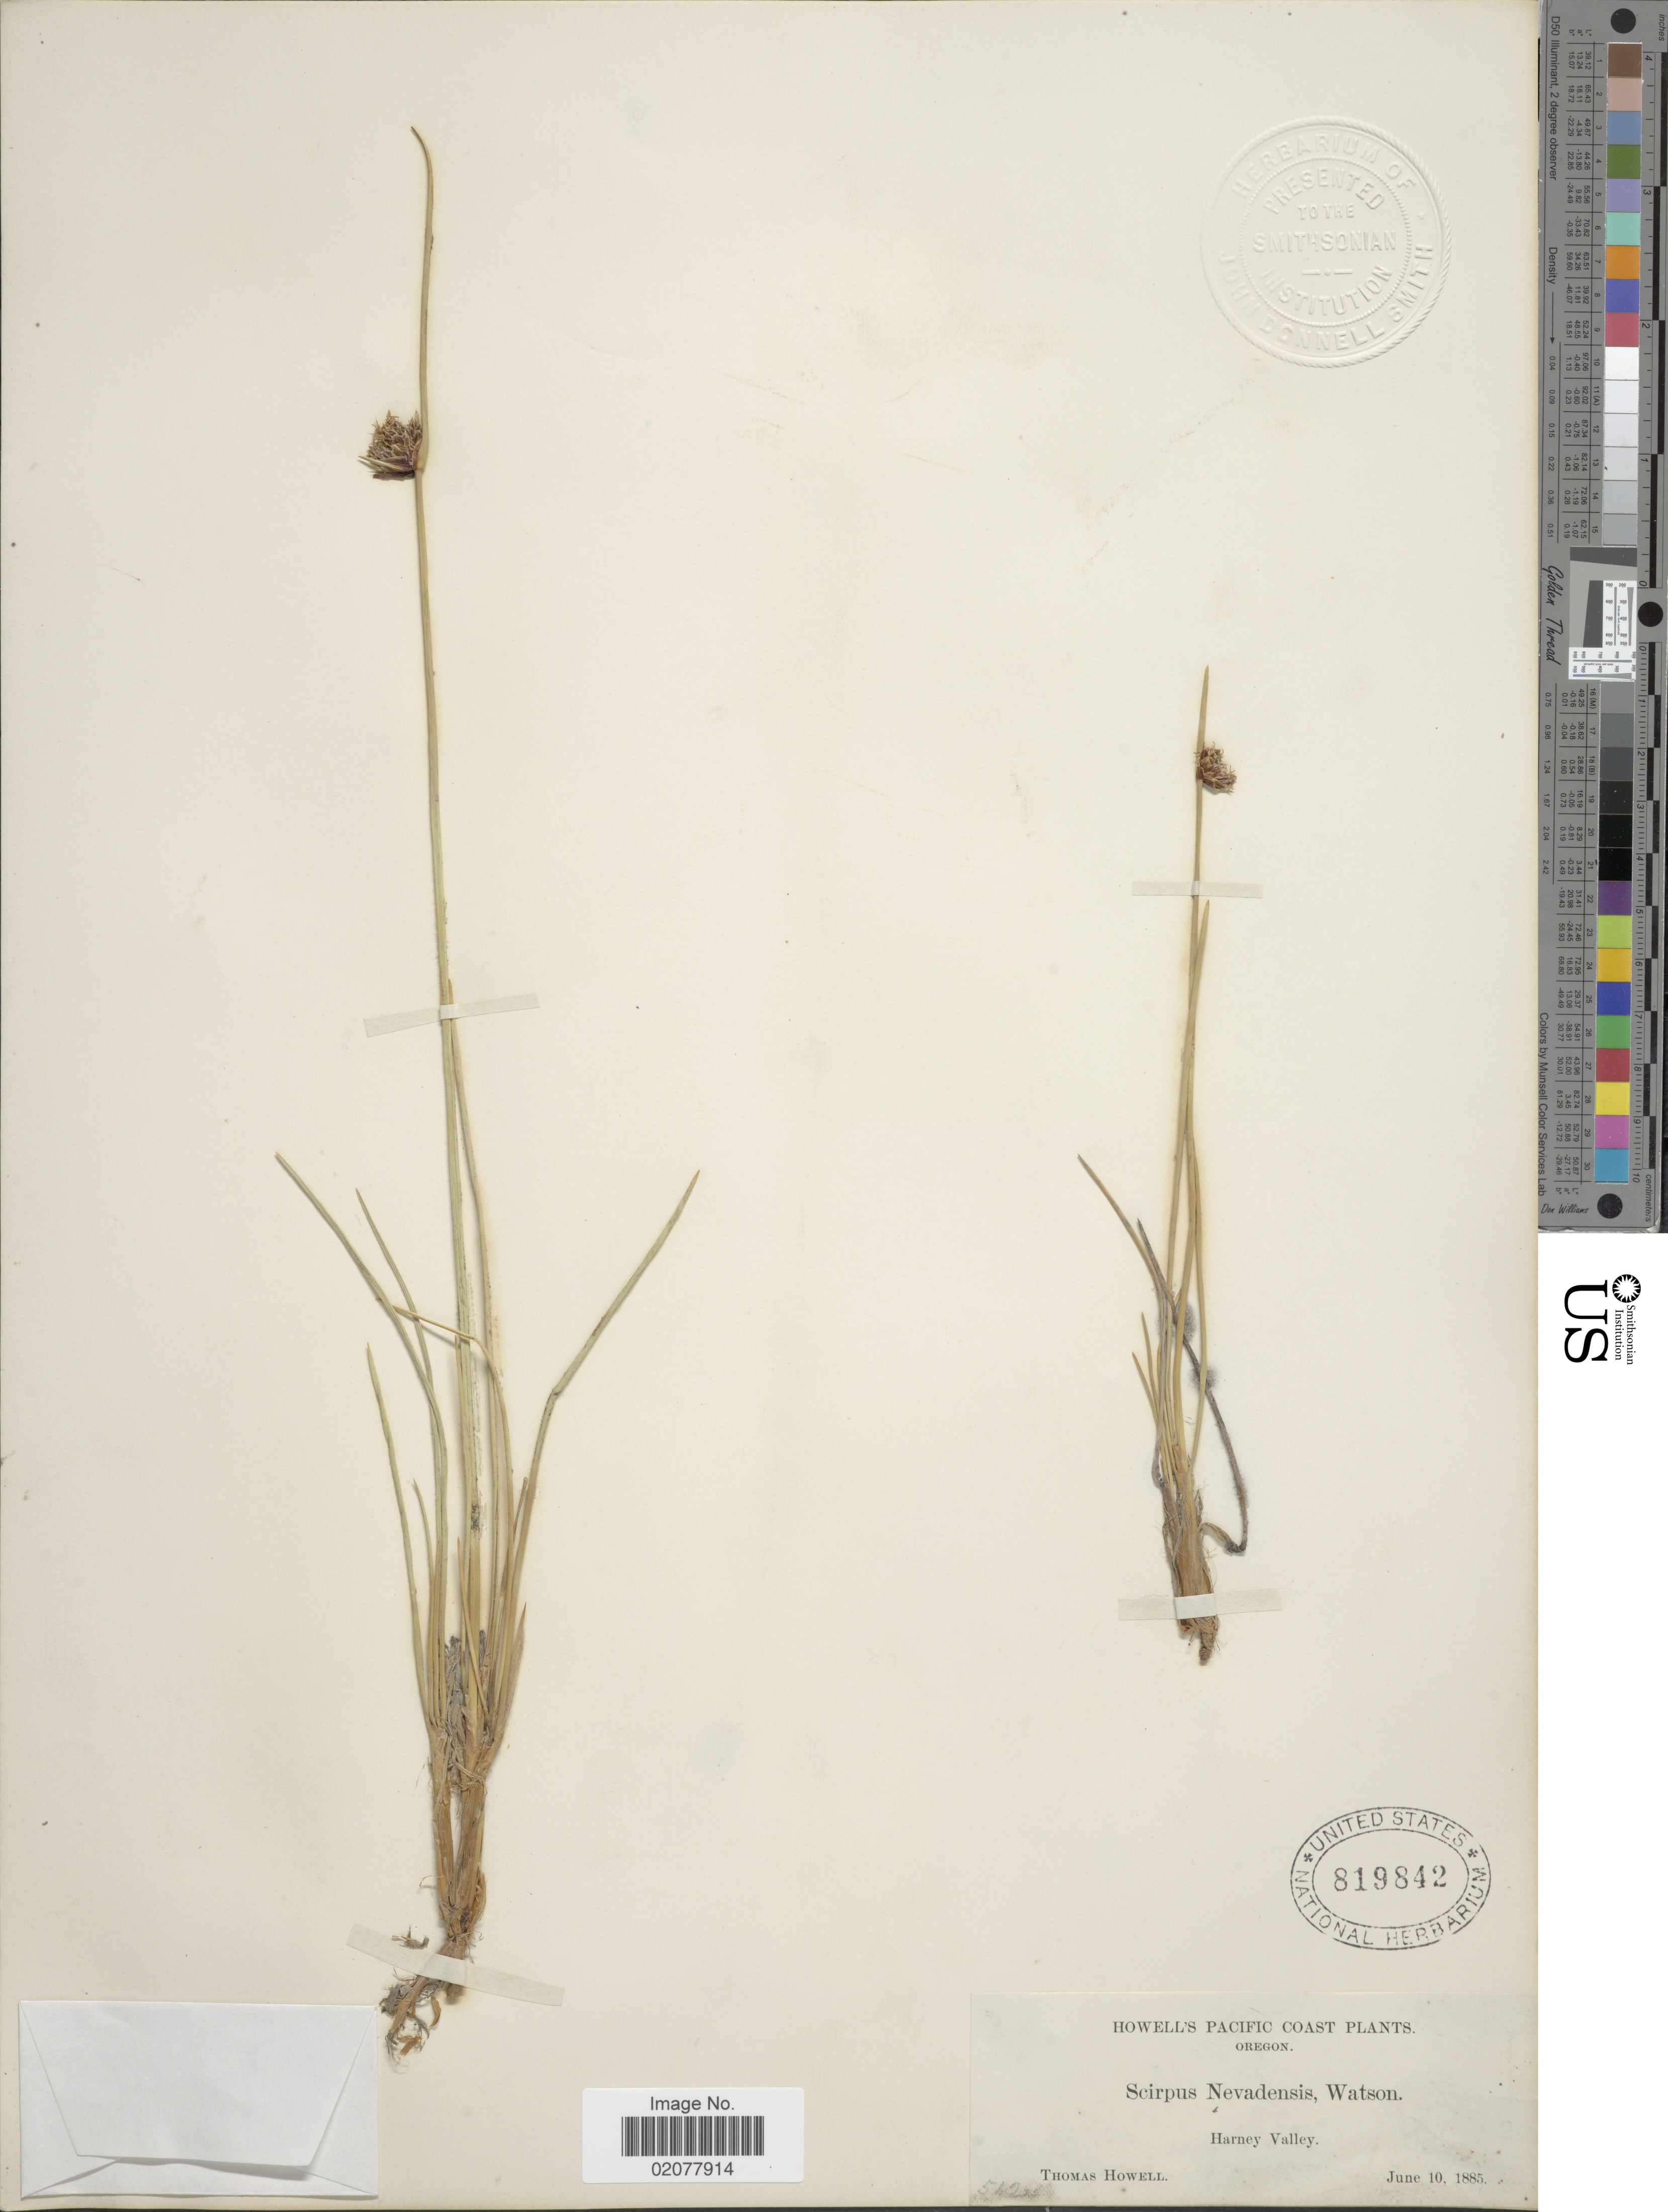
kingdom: Plantae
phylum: Tracheophyta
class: Liliopsida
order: Poales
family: Cyperaceae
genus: Amphiscirpus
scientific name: Amphiscirpus nevadensis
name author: (S. Watson) Oteng-Yeb.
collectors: T. Howell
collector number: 542*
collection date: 1885-06-10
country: United States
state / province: Oregon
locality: Howell's Pacific Coast Plants. Oregon. Harney Valley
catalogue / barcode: US 819842